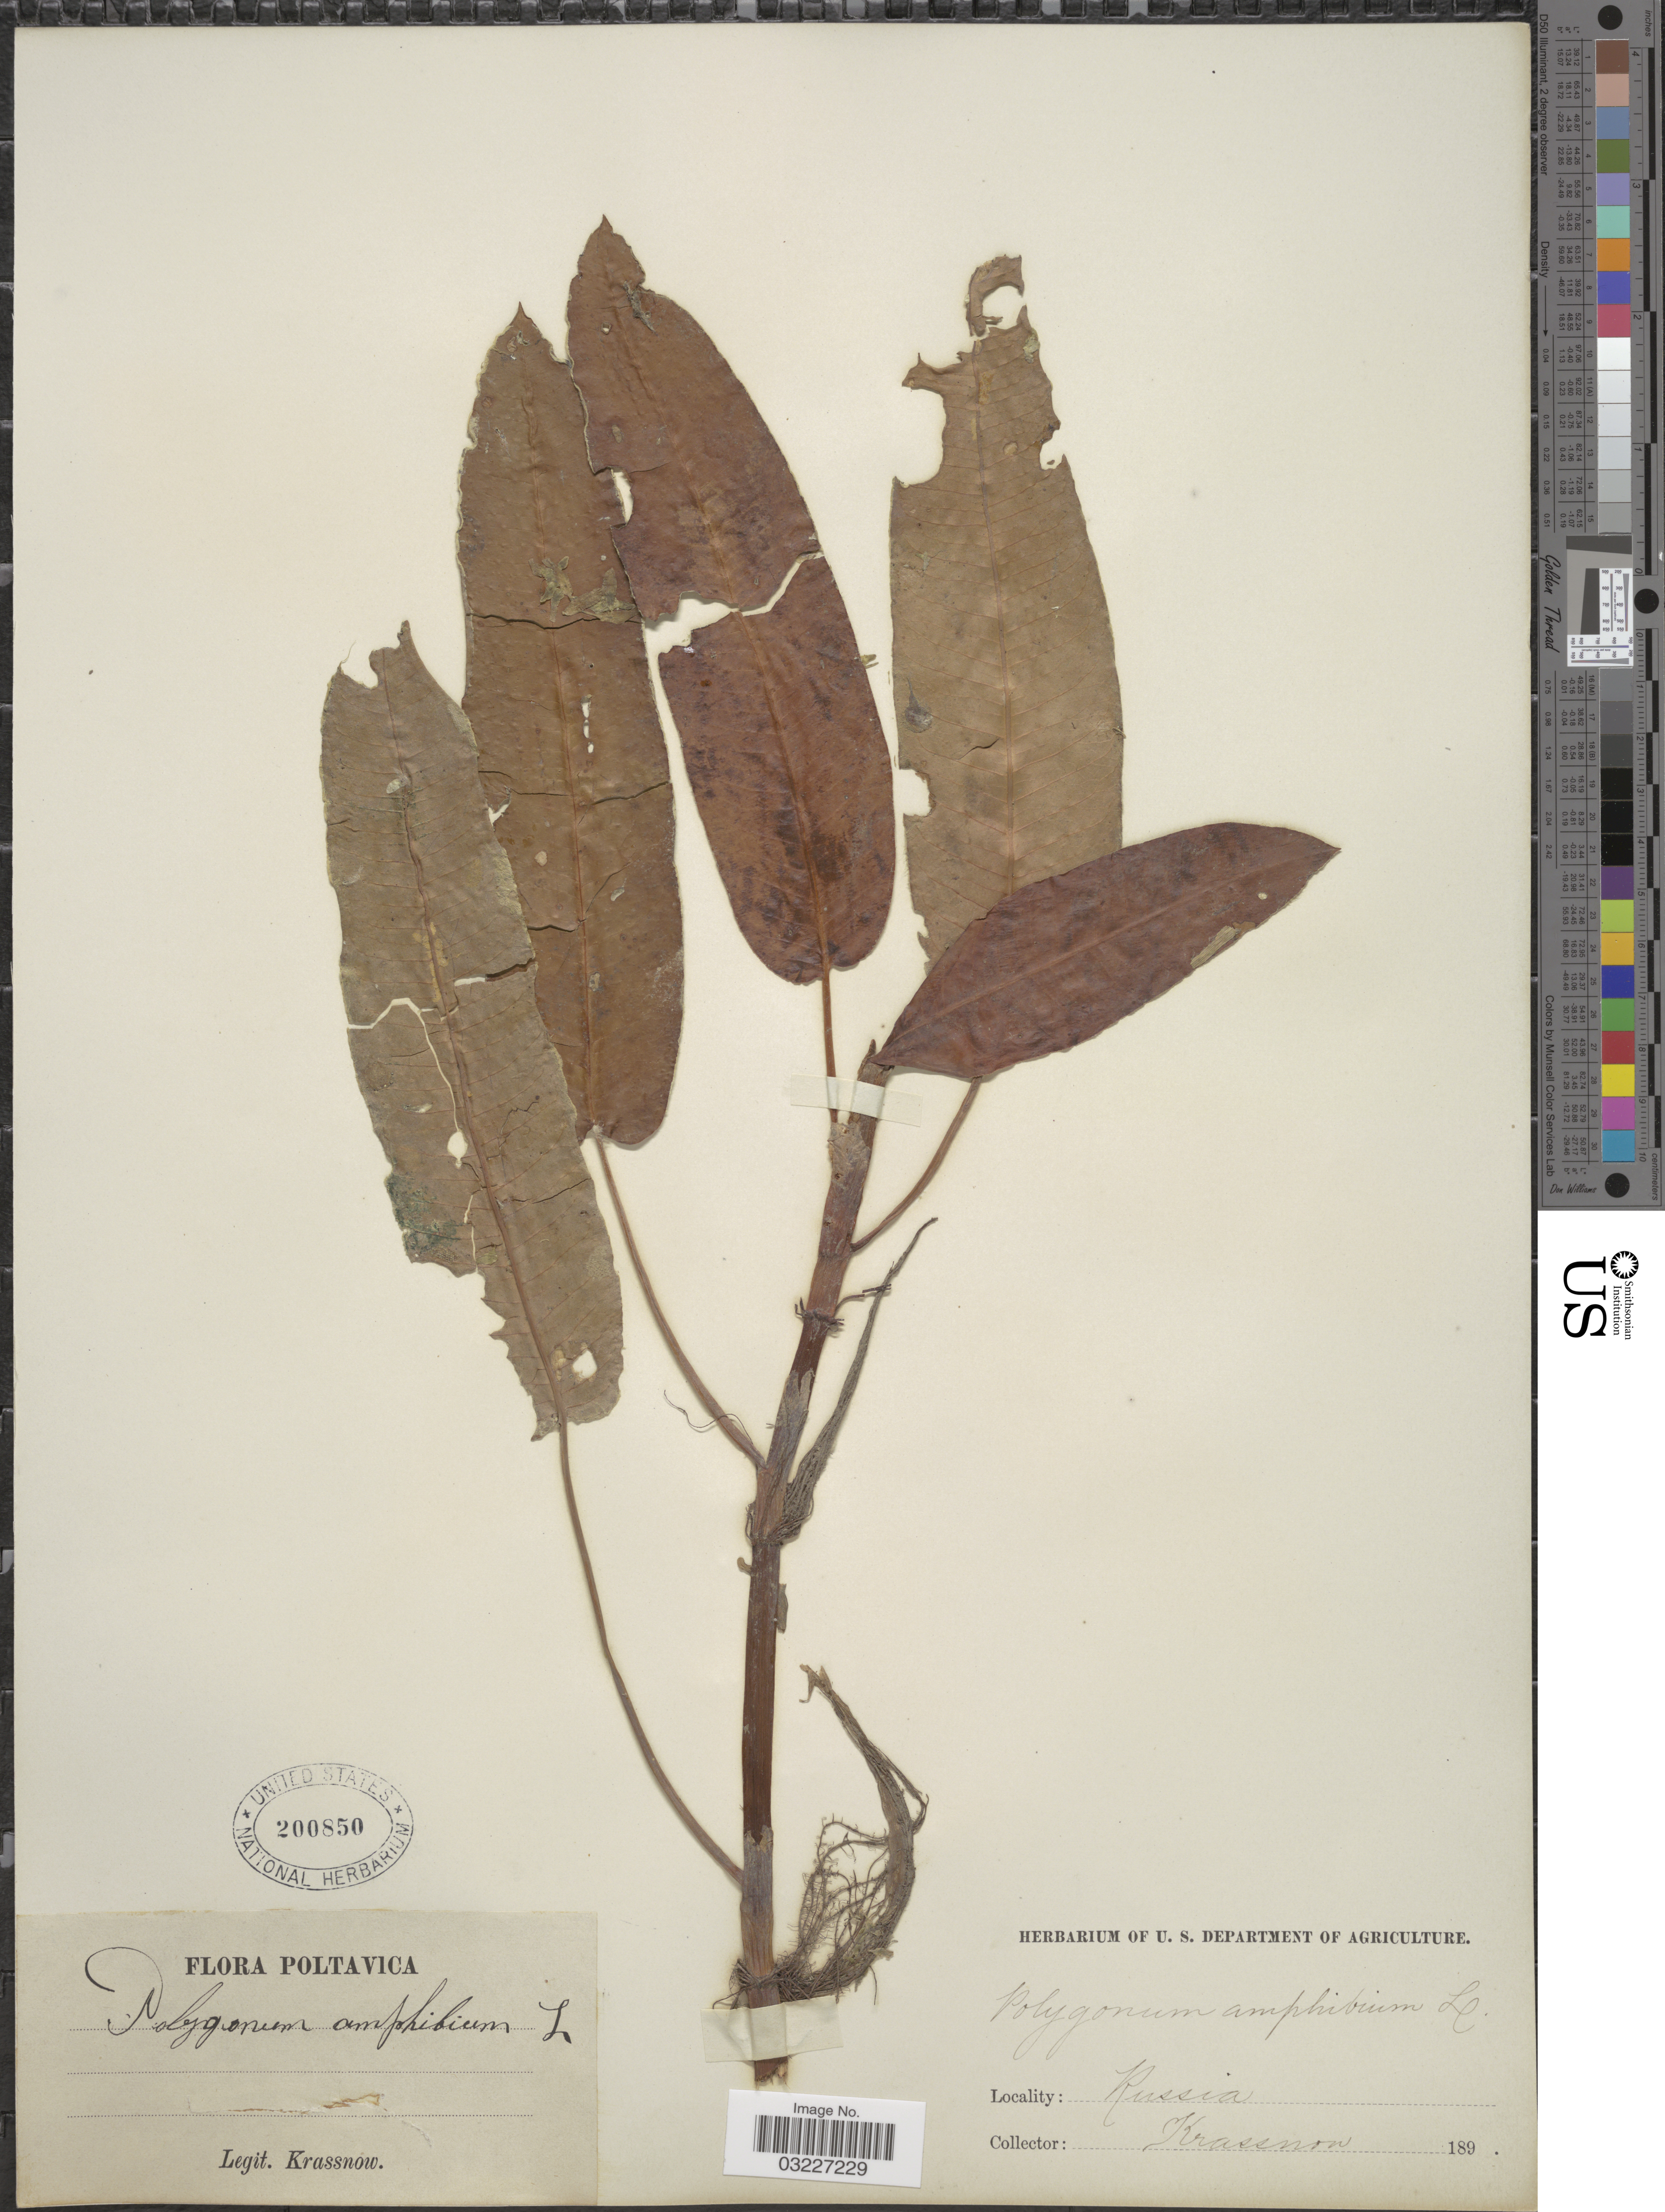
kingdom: Plantae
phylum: Tracheophyta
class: Magnoliopsida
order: Caryophyllales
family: Polygonaceae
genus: Polygonum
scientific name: Polygonum amphibium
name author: L.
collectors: -. Krassnow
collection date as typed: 189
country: Ukraine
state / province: Poltava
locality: Poltavica. Russia.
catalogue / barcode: US 200850